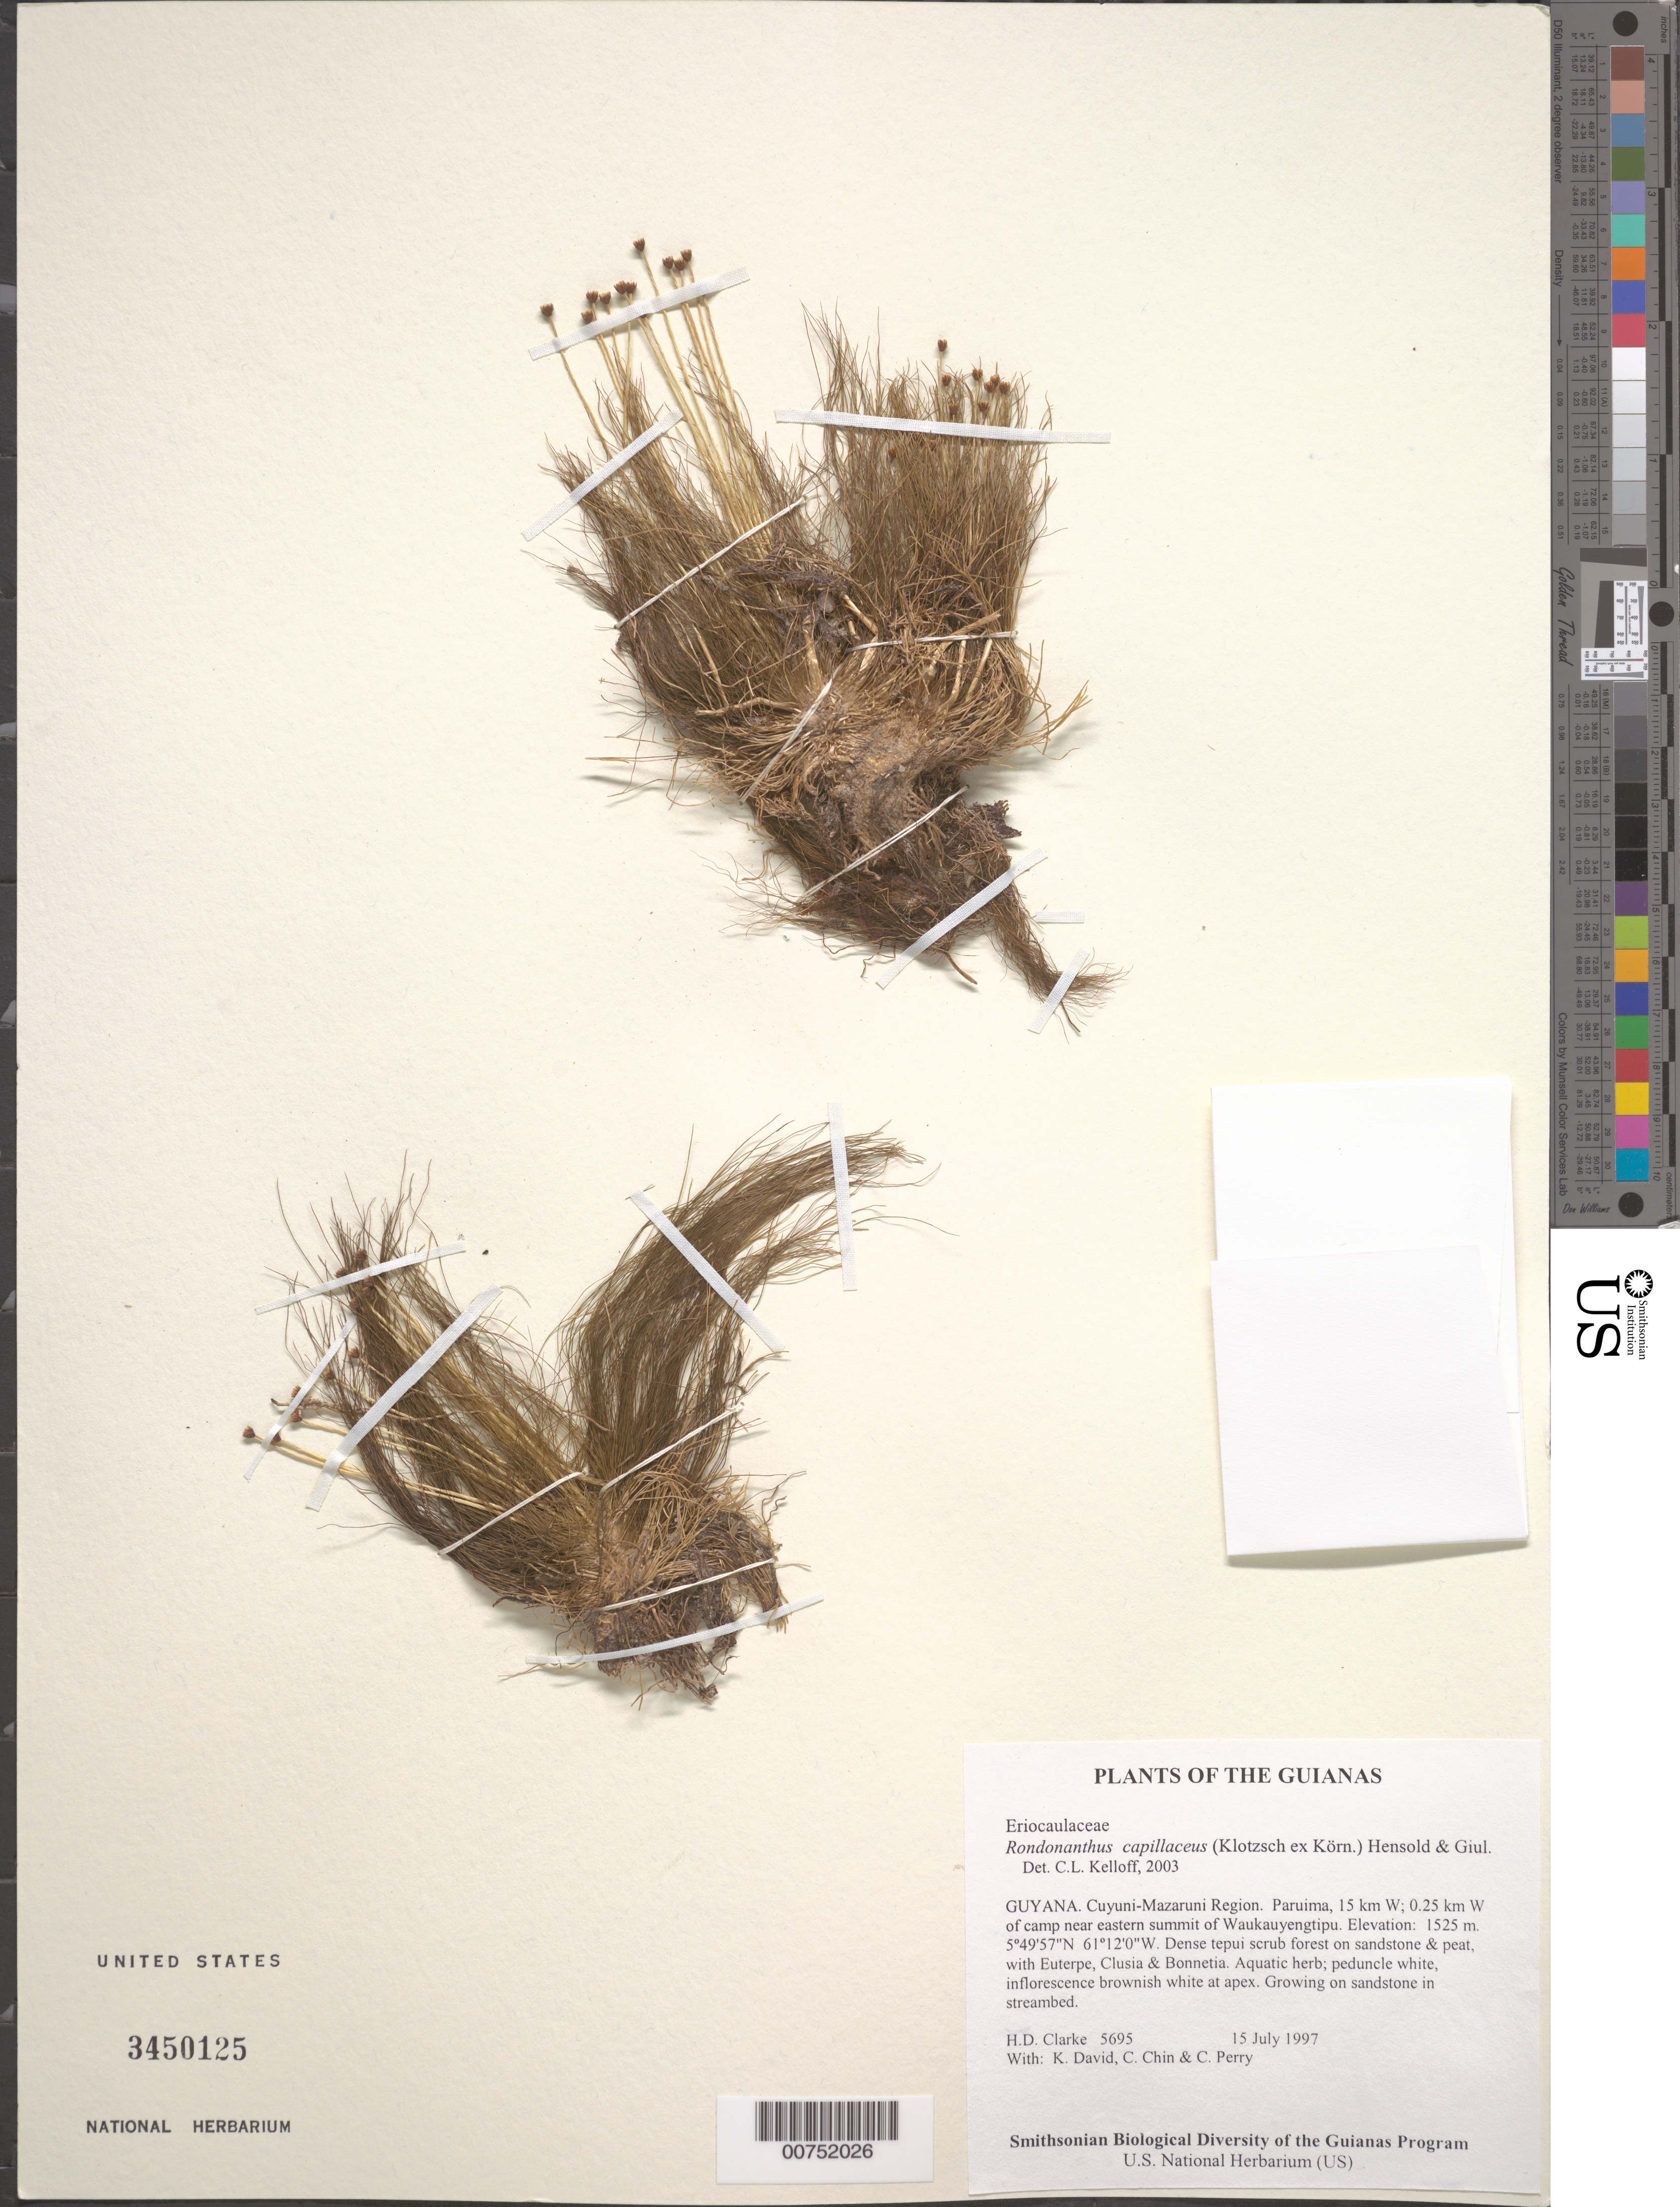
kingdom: Plantae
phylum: Tracheophyta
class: Liliopsida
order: Poales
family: Eriocaulaceae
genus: Rondonanthus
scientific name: Rondonanthus capillaceus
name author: (Klotzsch ex Körn.) Hensold & Giul.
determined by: Kelloff, Carol L., (US), Smithsonian Institution - National Museum of Natural History (UNITED STATES)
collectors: H. D. Clarke, K. David, C. Chin & C. Perry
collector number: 5695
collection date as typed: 15 July 1997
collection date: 1997-07-15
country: Guyana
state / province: Cuyuni-Mazaruni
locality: Paruima, 15 km W; 0.25 km W of camp near eastern summit of Waukauyengtipu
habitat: Dense tepui scrub forest on sandstone & peat, with Euterpe, Clusia & Bonnetia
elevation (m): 1525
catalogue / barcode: US 3450125